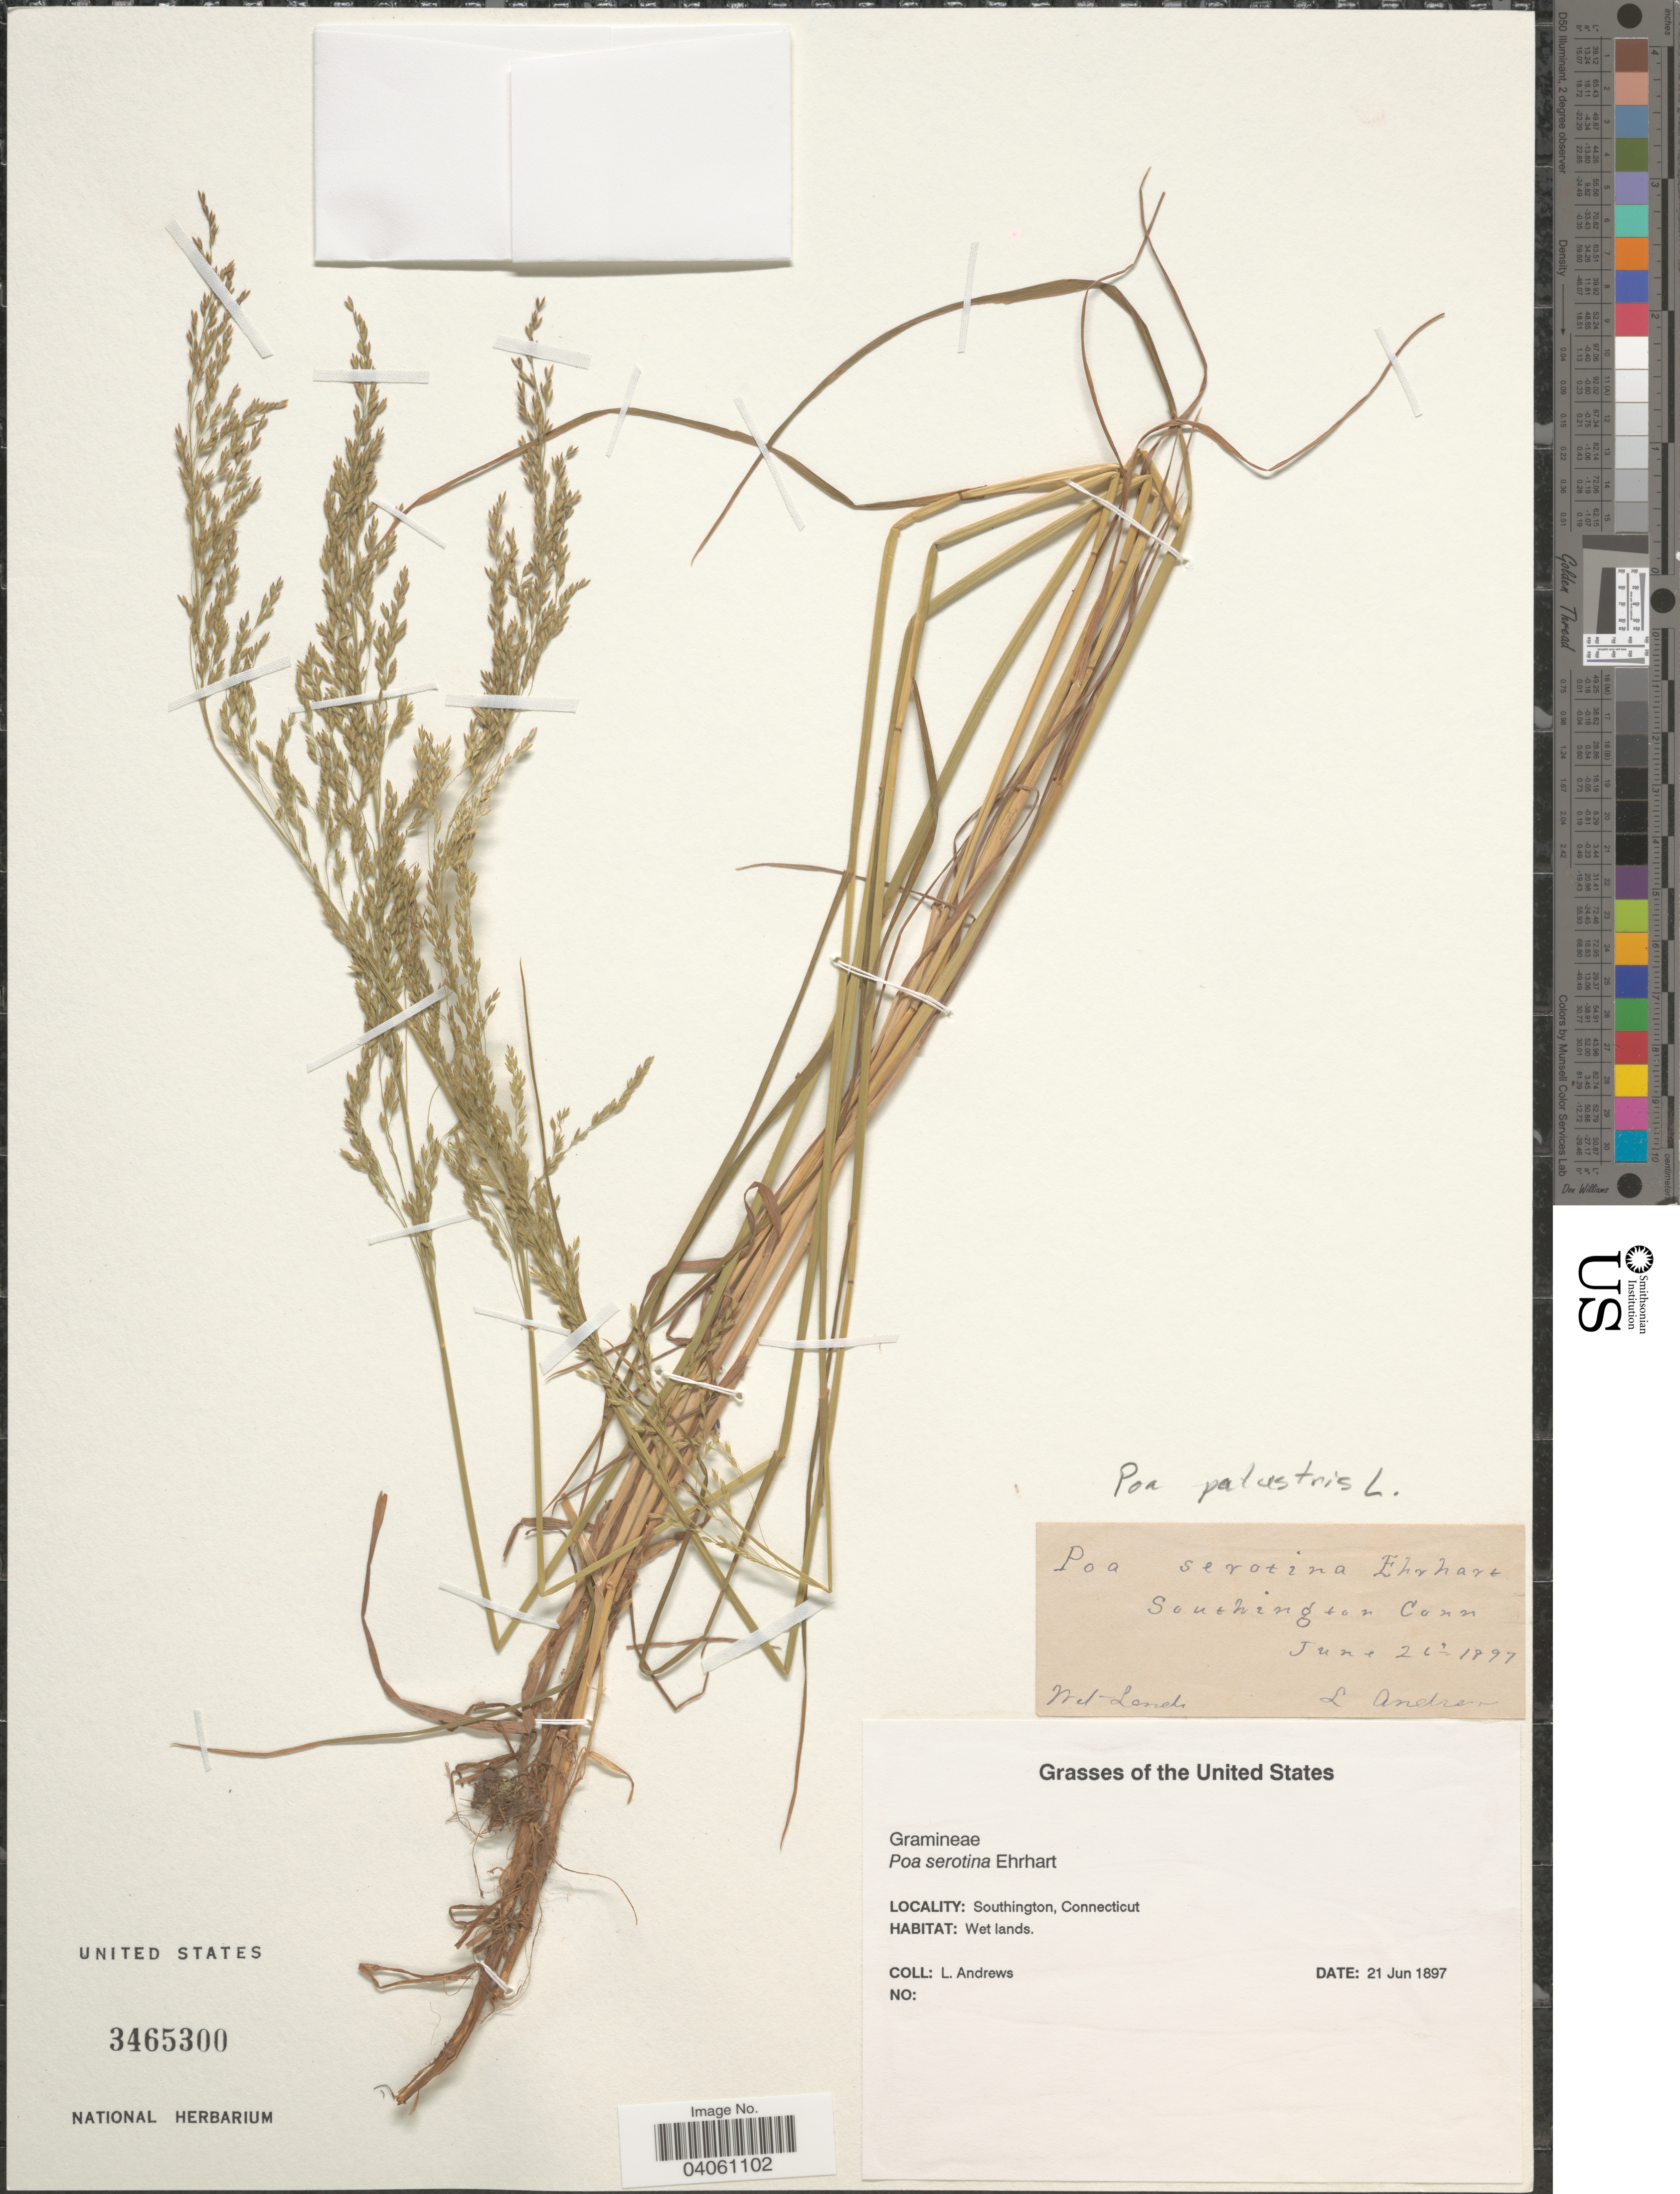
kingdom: Plantae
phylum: Tracheophyta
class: Liliopsida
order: Poales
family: Poaceae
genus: Poa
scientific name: Poa palustris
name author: L.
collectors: L. Andrews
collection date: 1897-06-21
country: United States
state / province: Connecticut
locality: Southington.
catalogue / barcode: US 3465300